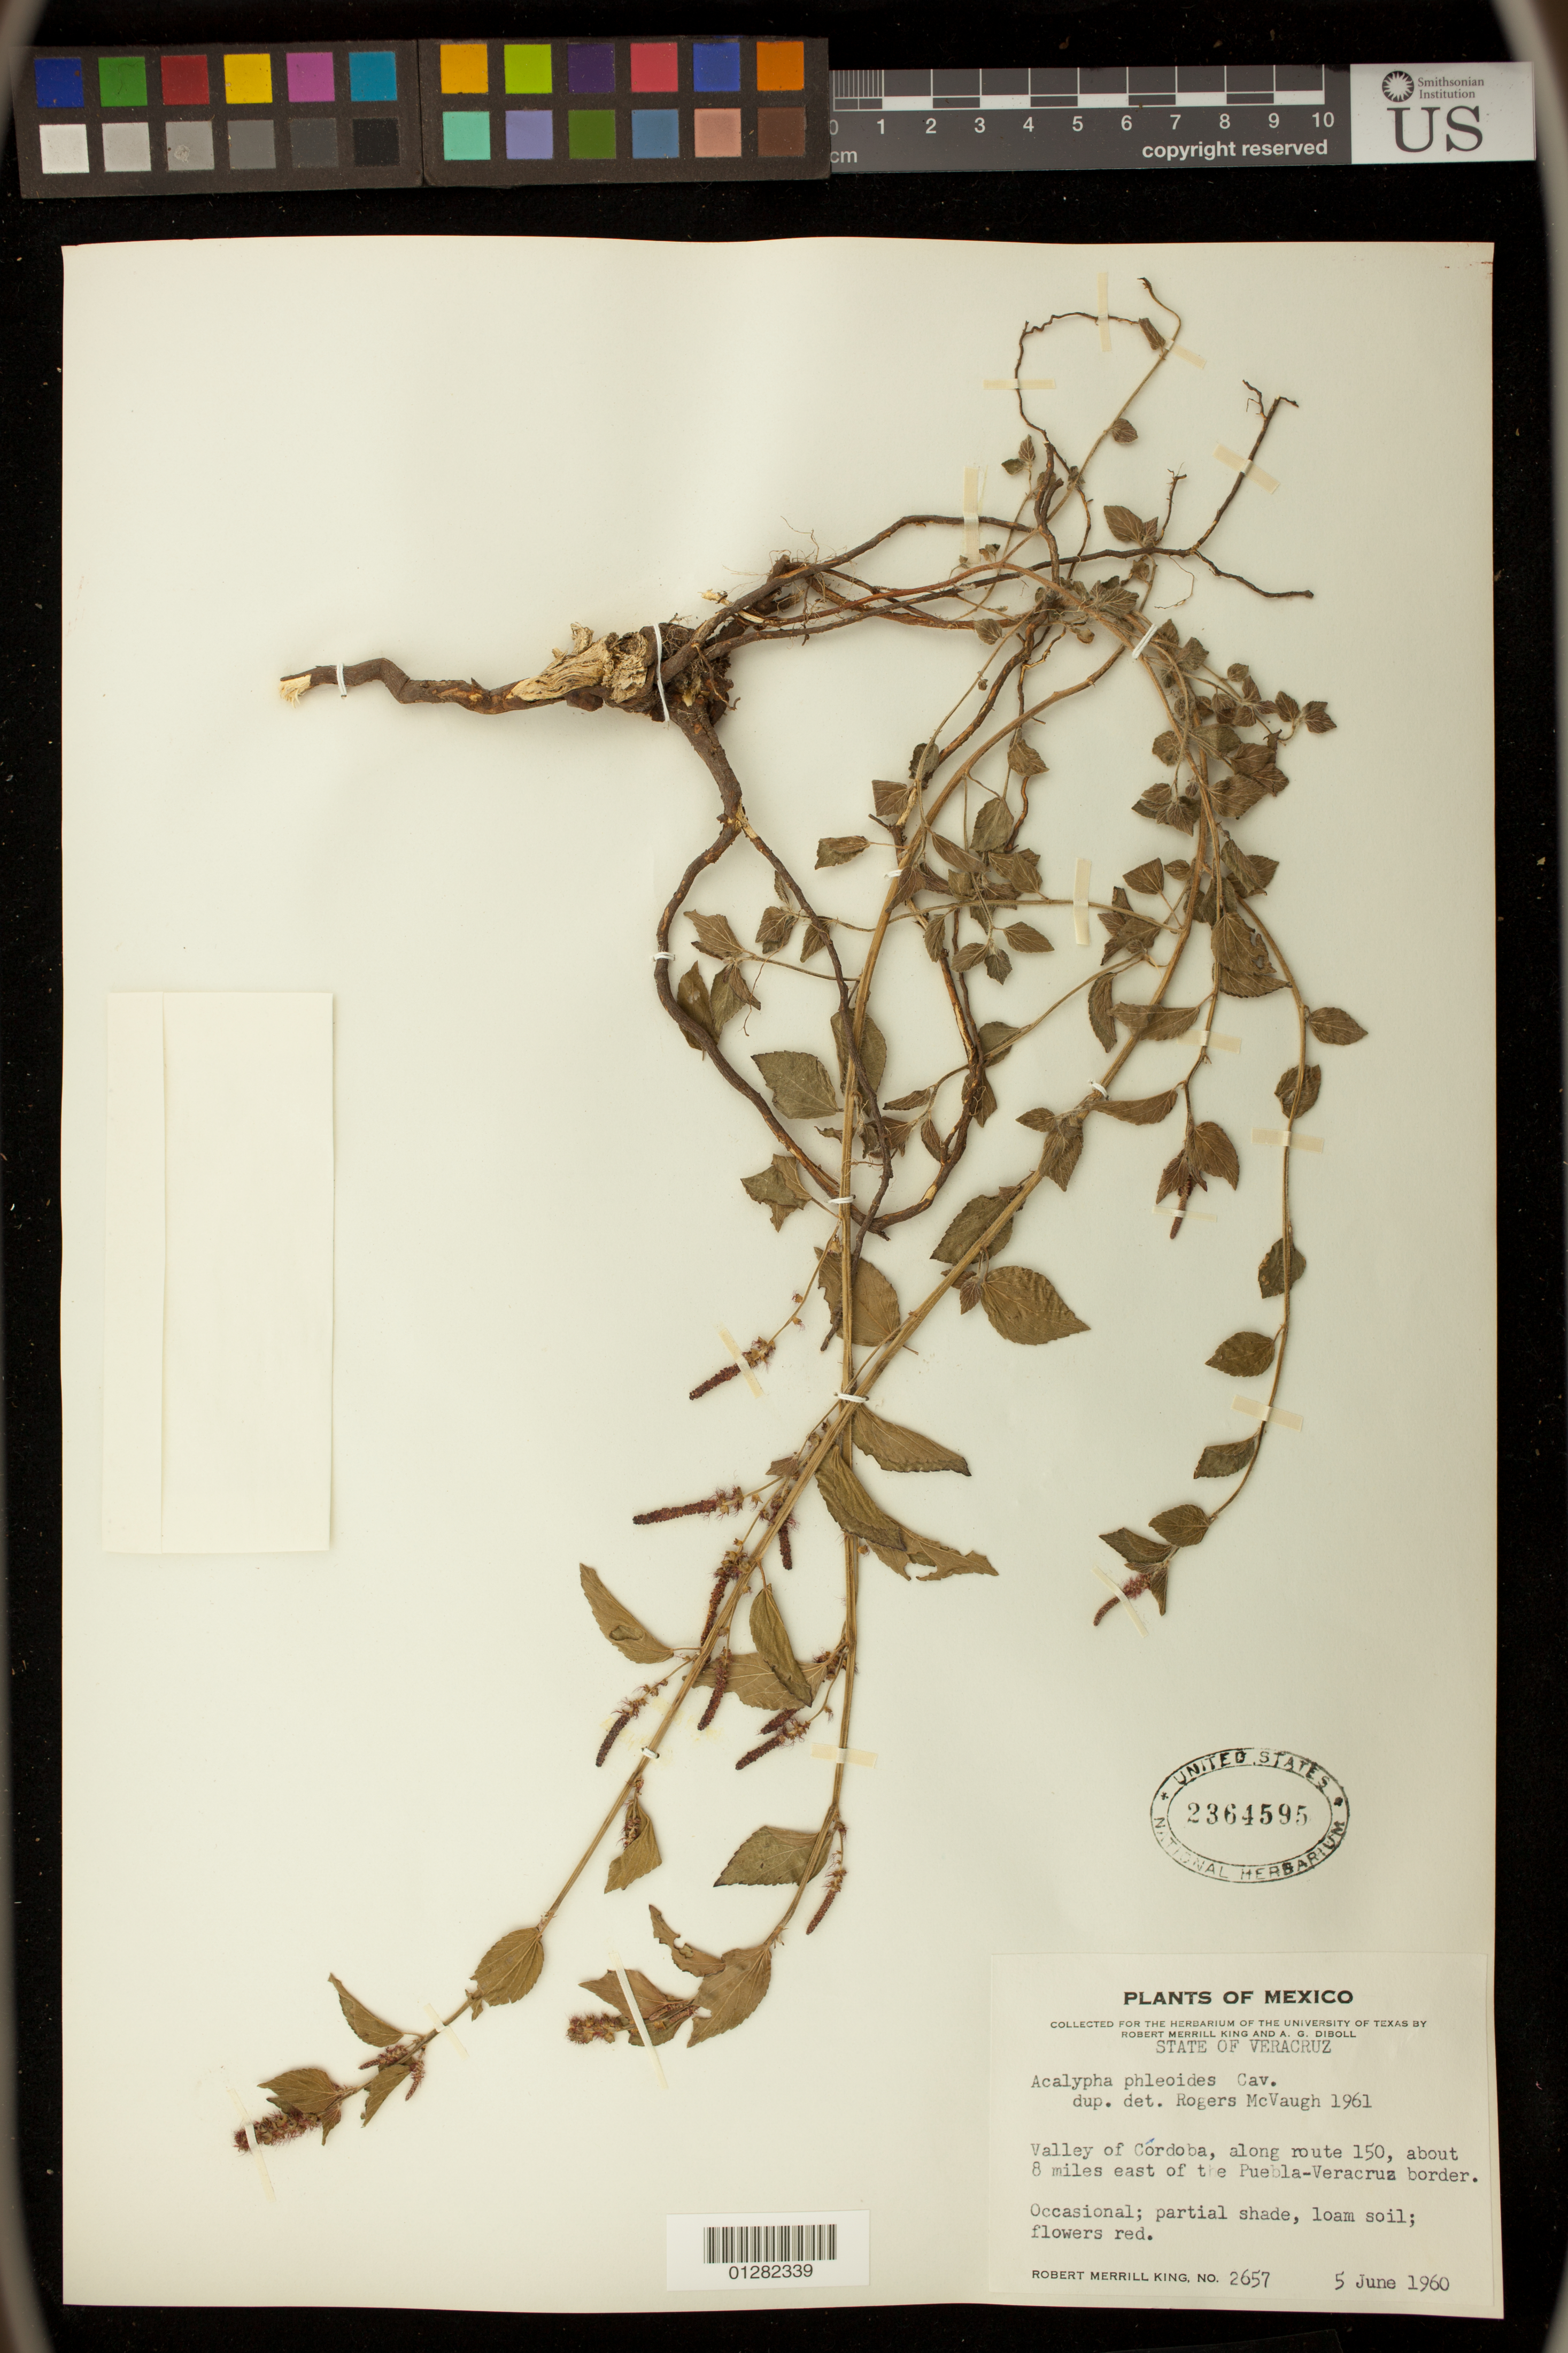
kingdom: Plantae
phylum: Tracheophyta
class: Magnoliopsida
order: Malpighiales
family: Euphorbiaceae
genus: Acalypha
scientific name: Acalypha phleoides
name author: Cav.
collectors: F. Choussy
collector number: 2657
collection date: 1960-06-05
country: Mexico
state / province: Veracruz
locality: Valley of Cordoba, along route 150, about 8 miles east of the Puebla-Veracruz border.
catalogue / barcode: US 2364595